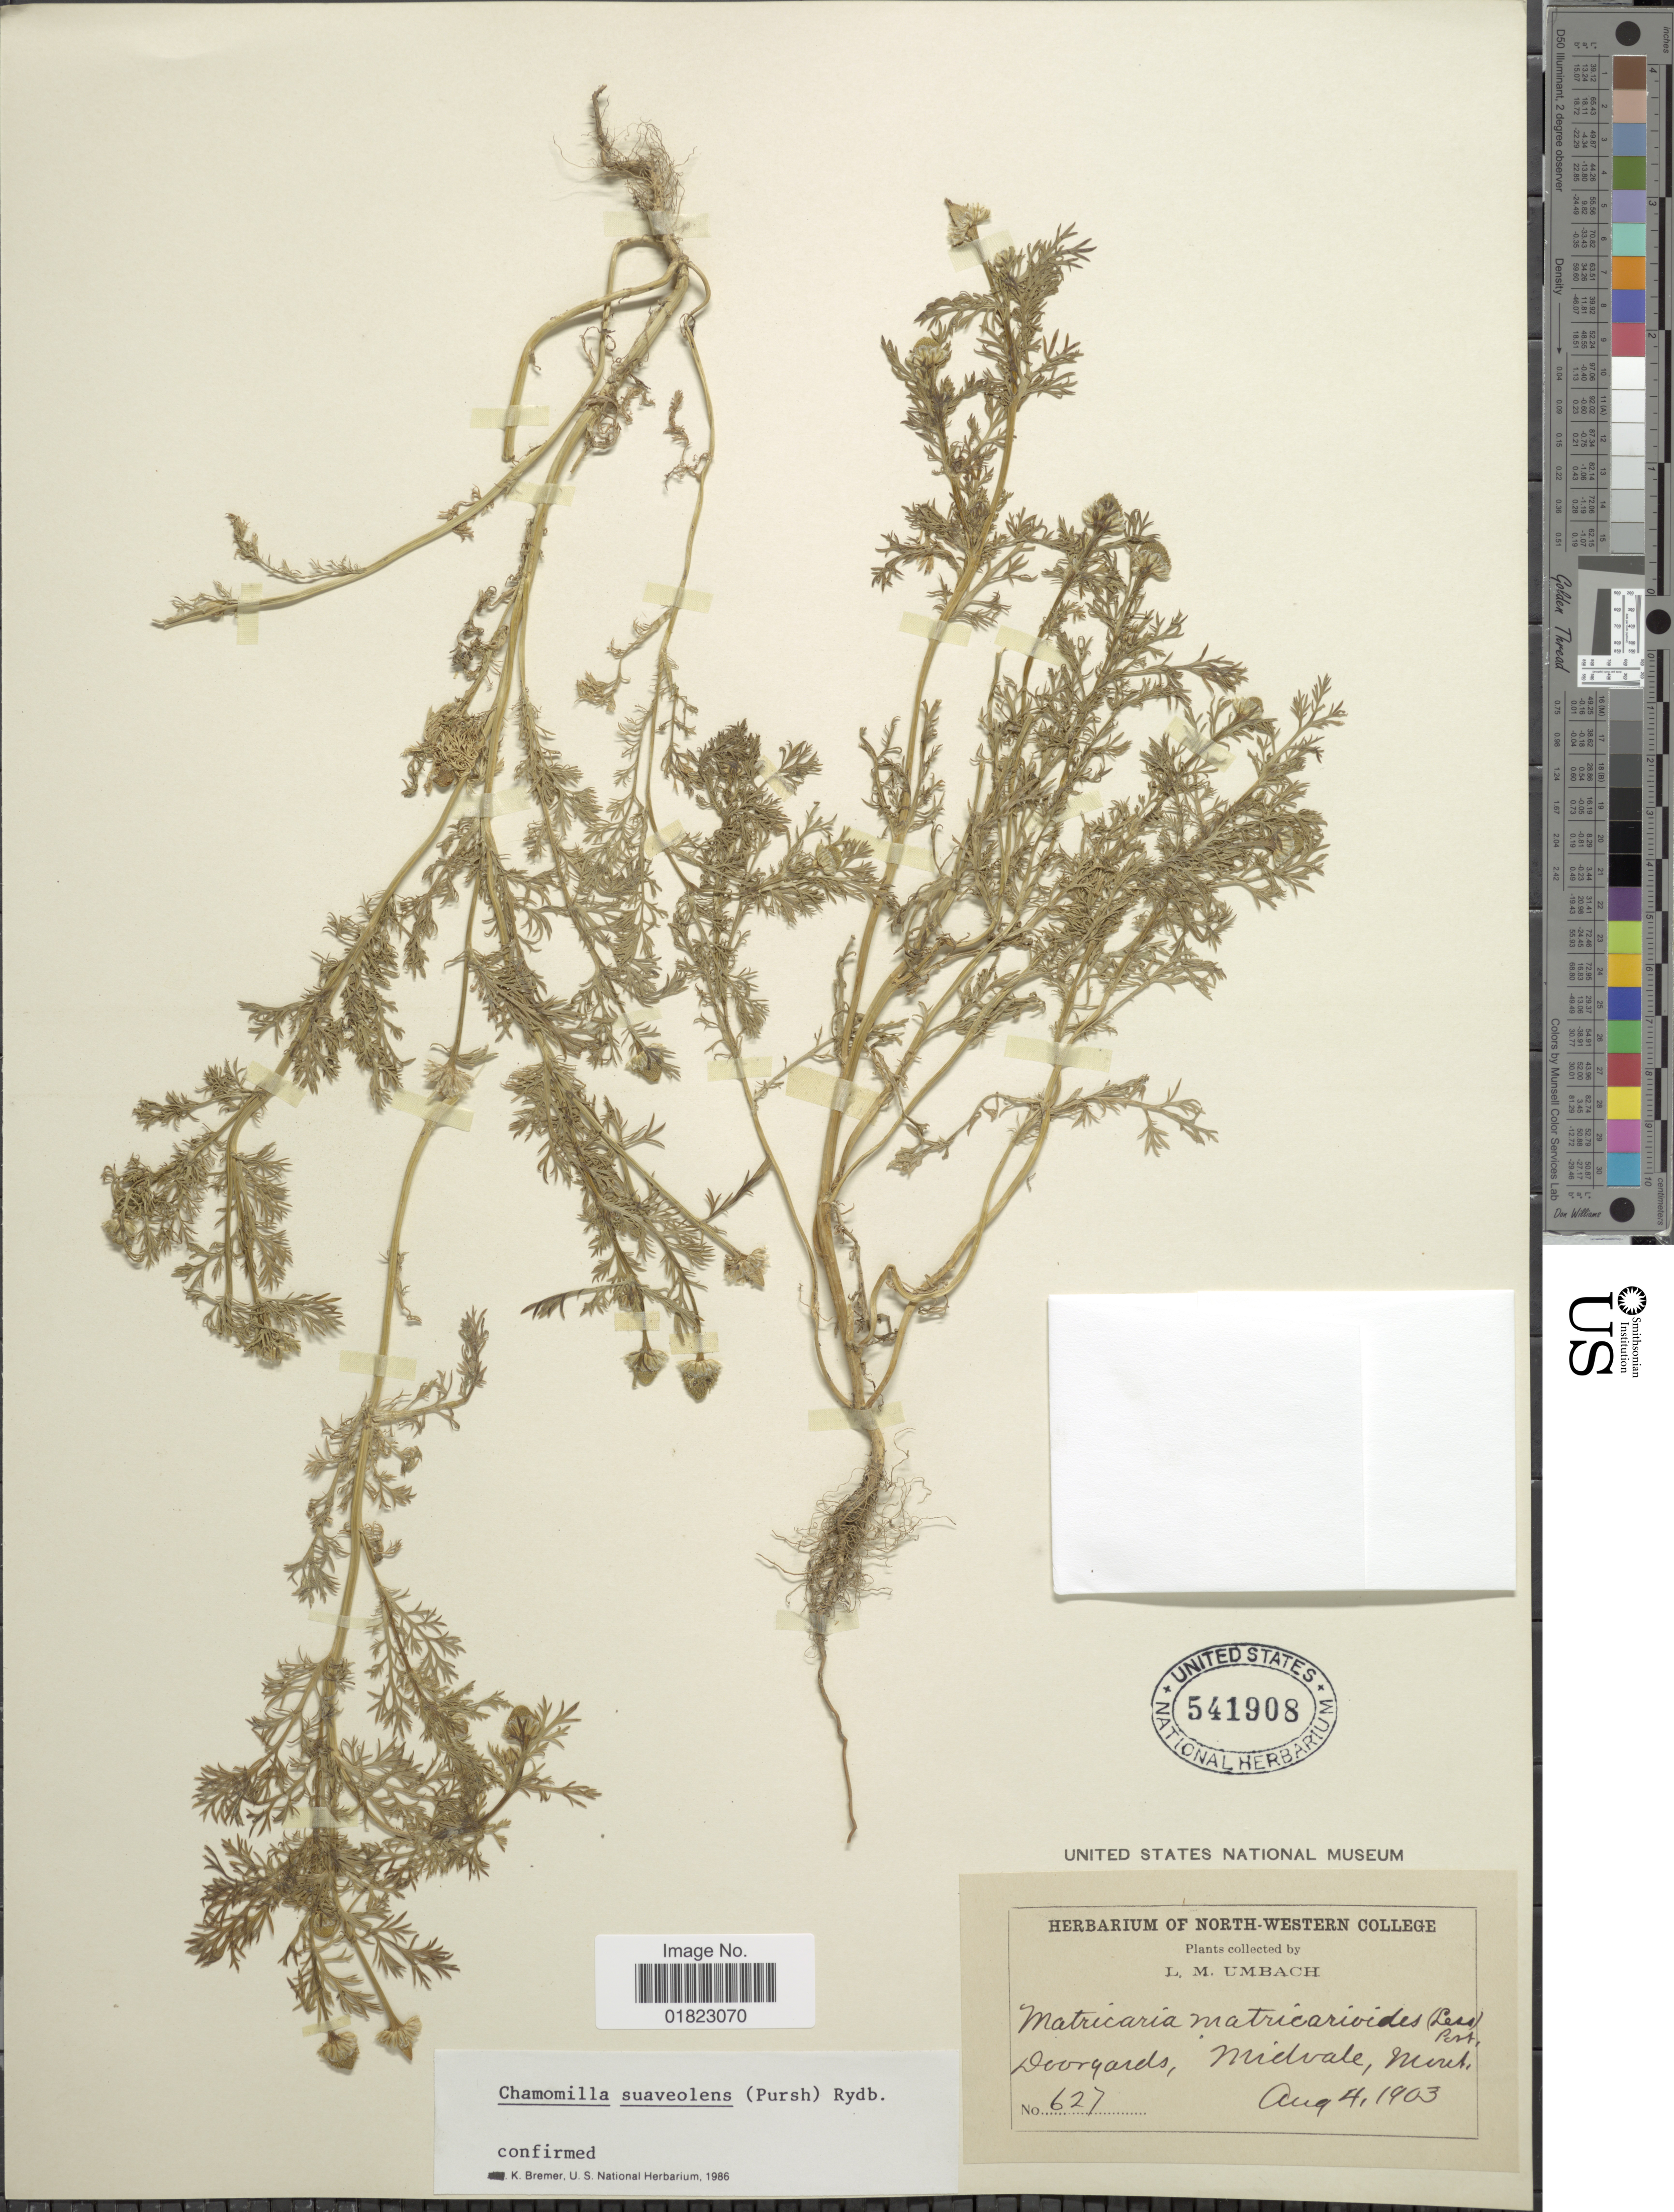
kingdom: Plantae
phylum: Tracheophyta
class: Magnoliopsida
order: Asterales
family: Asteraceae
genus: Matricaria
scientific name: Matricaria matricarioides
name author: (Less.) Porter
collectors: L. M. Umbach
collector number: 627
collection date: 1903-08-04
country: United States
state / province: Montana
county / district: Lincoln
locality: Dooryards Midvale, Mont.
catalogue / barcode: US 541908